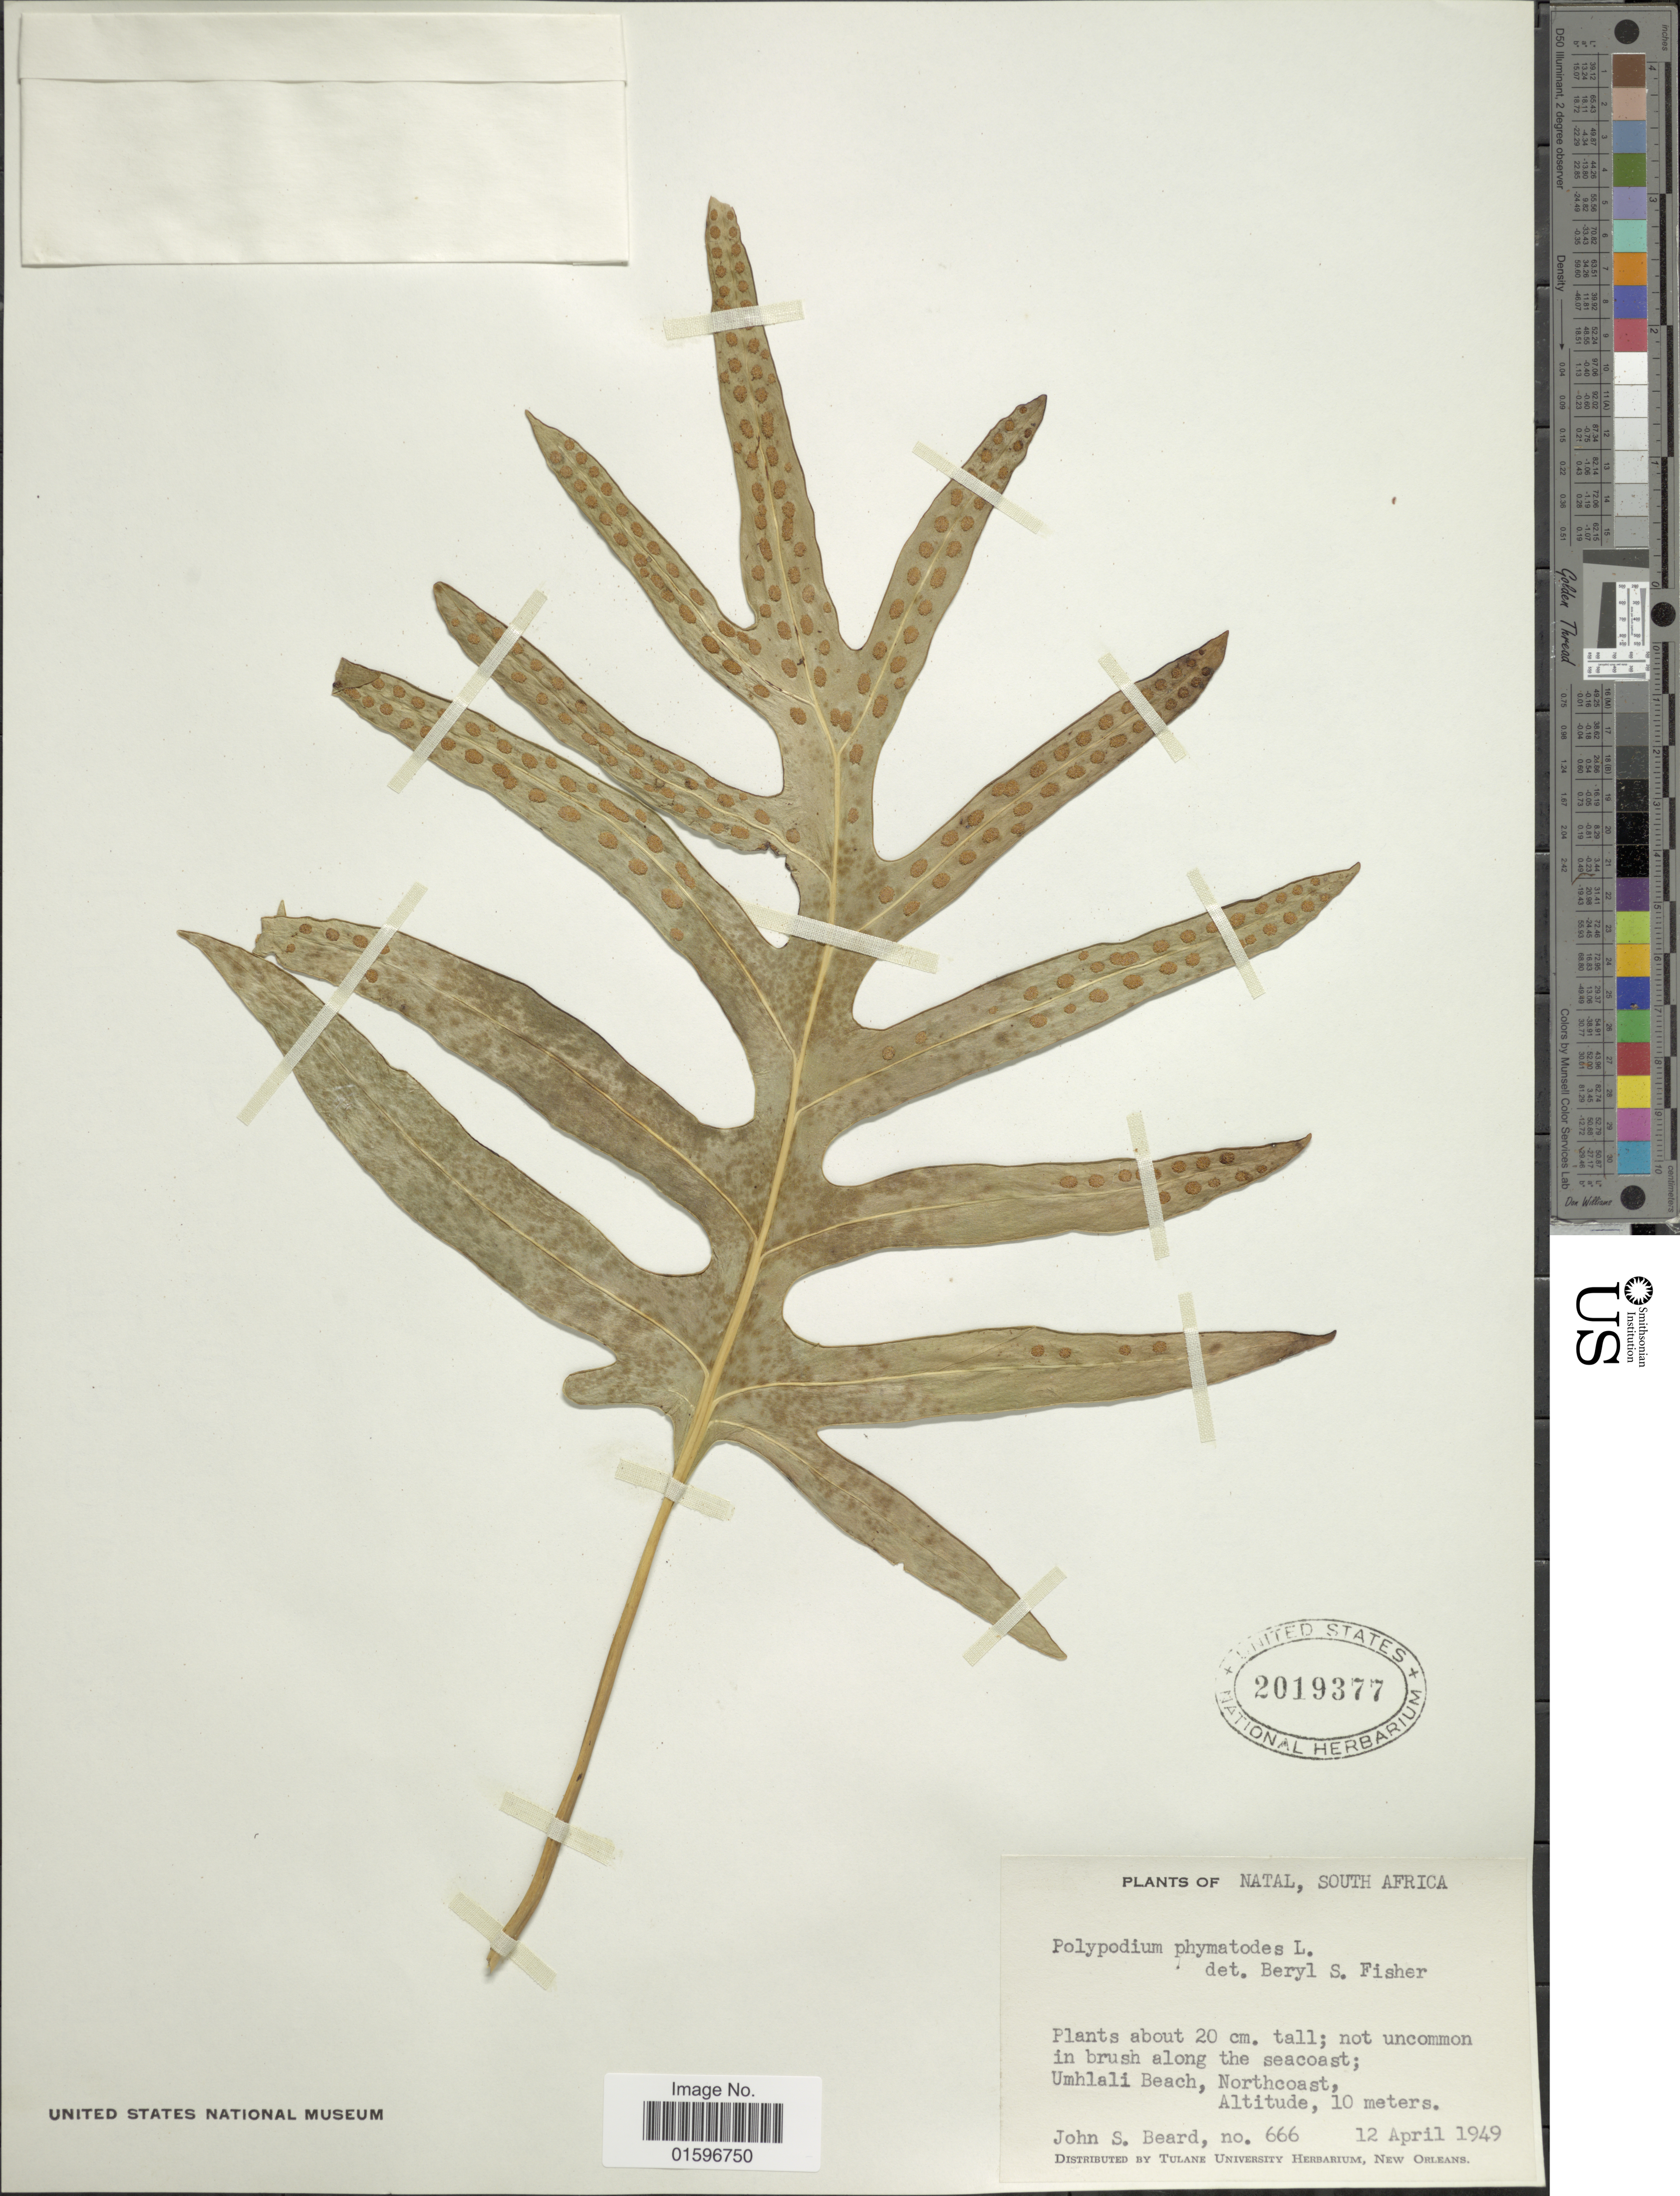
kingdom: Plantae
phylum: Tracheophyta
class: Polypodiopsida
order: Polypodiales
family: Polypodiaceae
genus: Polypodium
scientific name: Polypodium scolopendria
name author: Burm. f.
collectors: J. Beard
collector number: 666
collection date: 1949-04-12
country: South Africa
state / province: KwaZulu-Natal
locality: Natal, South Africa, umhlali Beach, Northcoast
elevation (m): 10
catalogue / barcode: US 2019377